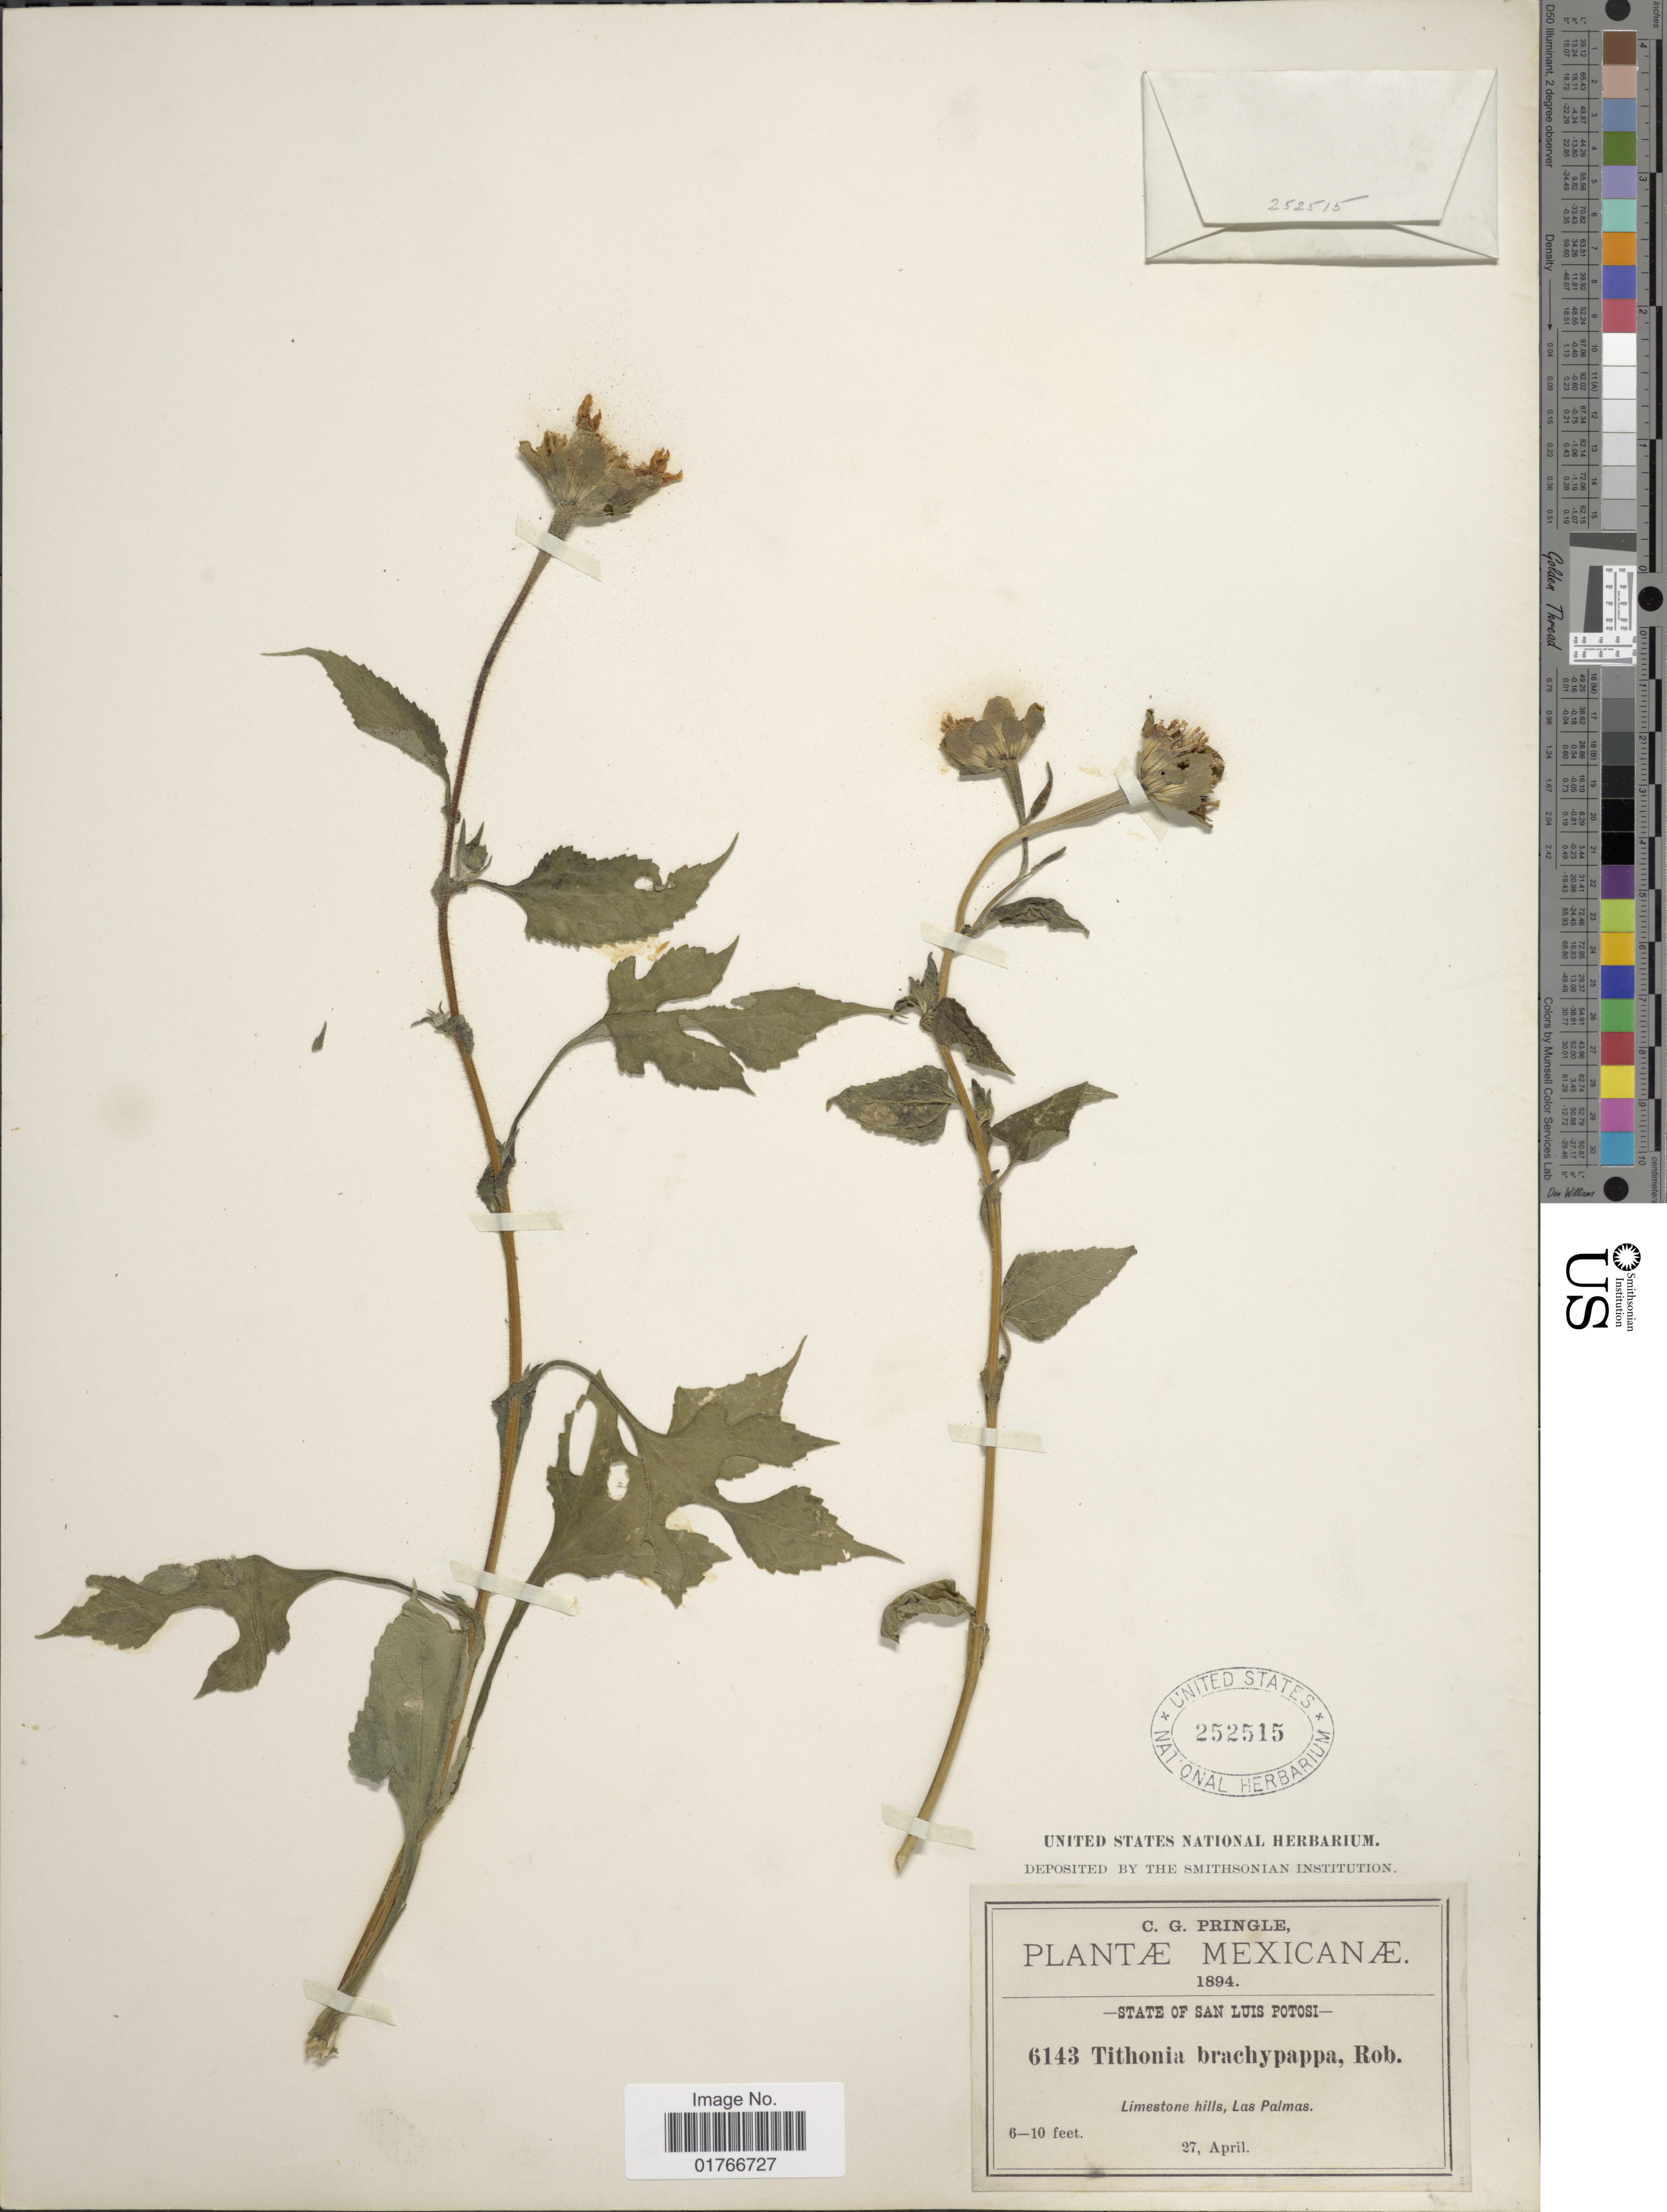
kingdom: Plantae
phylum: Tracheophyta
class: Magnoliopsida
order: Asterales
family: Asteraceae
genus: Tithonia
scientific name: Tithonia brachypappa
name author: B.L. Rob.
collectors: C. G. Pringle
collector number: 6143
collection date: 1894-04-27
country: Mexico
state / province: San Luis Potosí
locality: Las Palmas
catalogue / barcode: US 252515